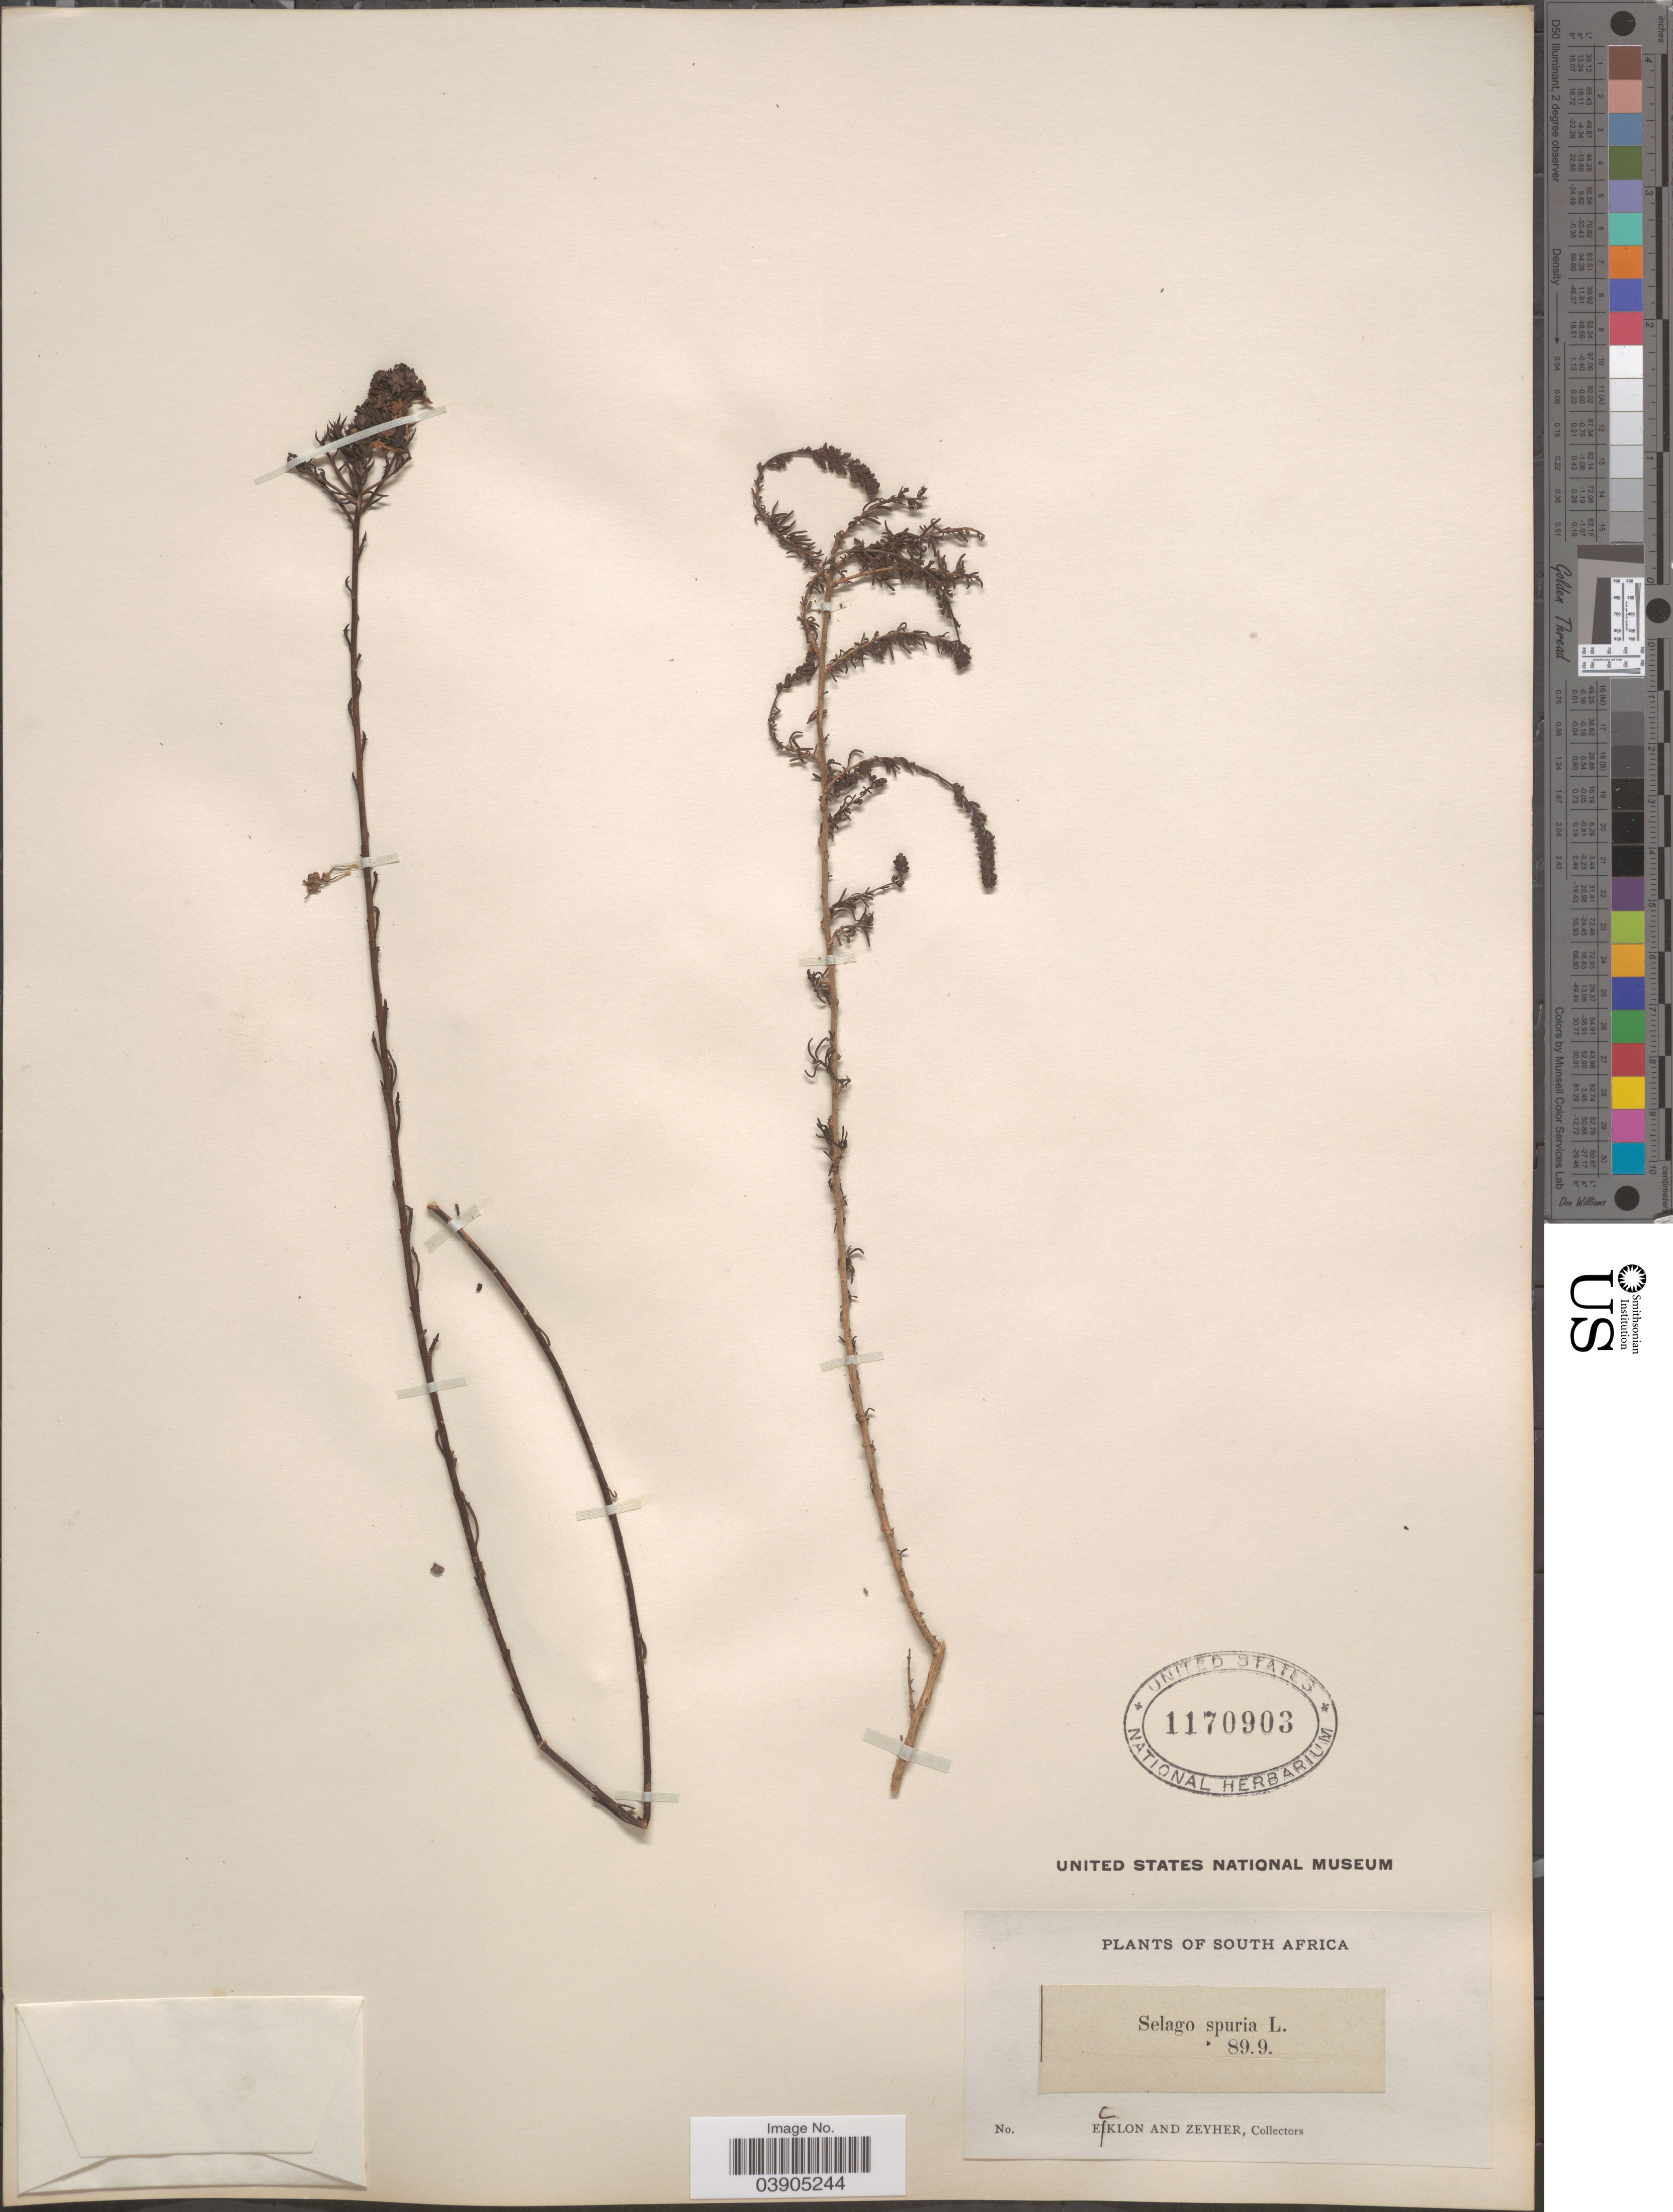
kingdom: Plantae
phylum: Tracheophyta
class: Magnoliopsida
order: Lamiales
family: Scrophulariaceae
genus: Selago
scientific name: Selago spuria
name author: L.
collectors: -. Ecklon & -. Zeyher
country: South Africa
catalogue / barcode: US 1170903